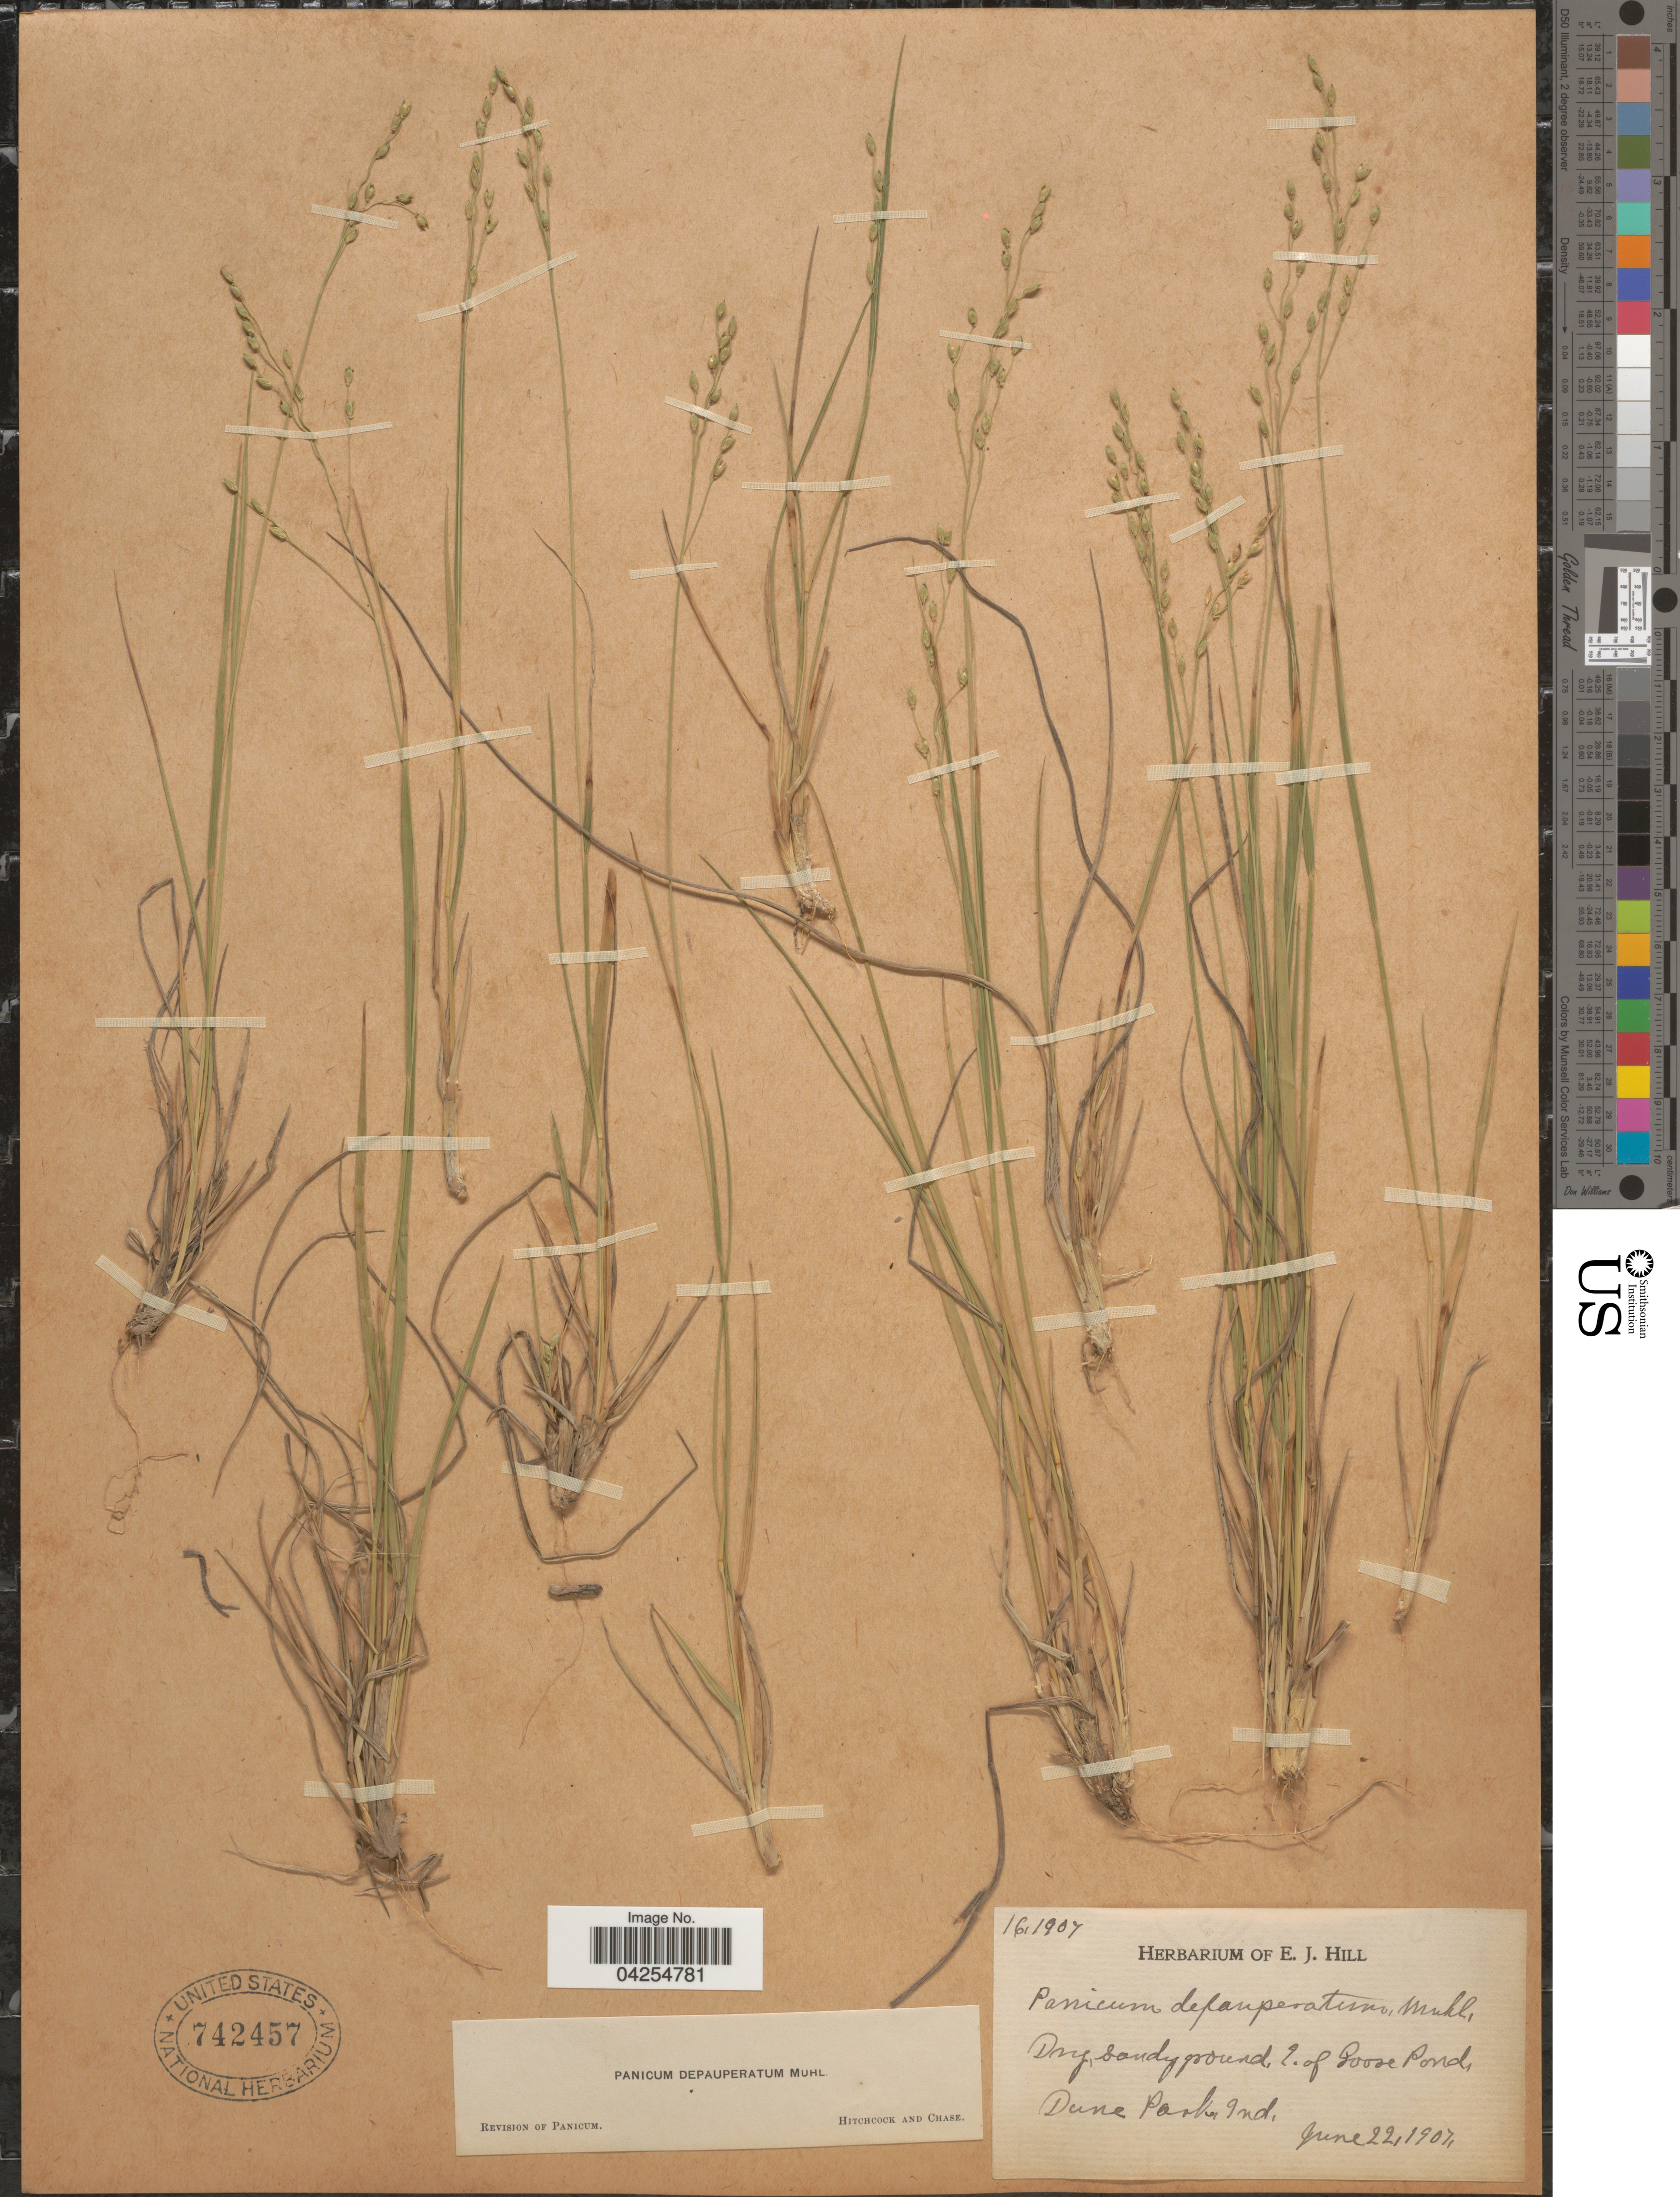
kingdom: Plantae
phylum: Tracheophyta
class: Liliopsida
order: Poales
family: Poaceae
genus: Dichanthelium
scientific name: Dichanthelium depauperatum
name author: (Muhl.) Gould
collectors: Ex herb. E. J. Hill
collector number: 161907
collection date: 1907-06-22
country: United States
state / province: Indiana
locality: E. of Goose Pond. Dune Park.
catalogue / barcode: US 742457